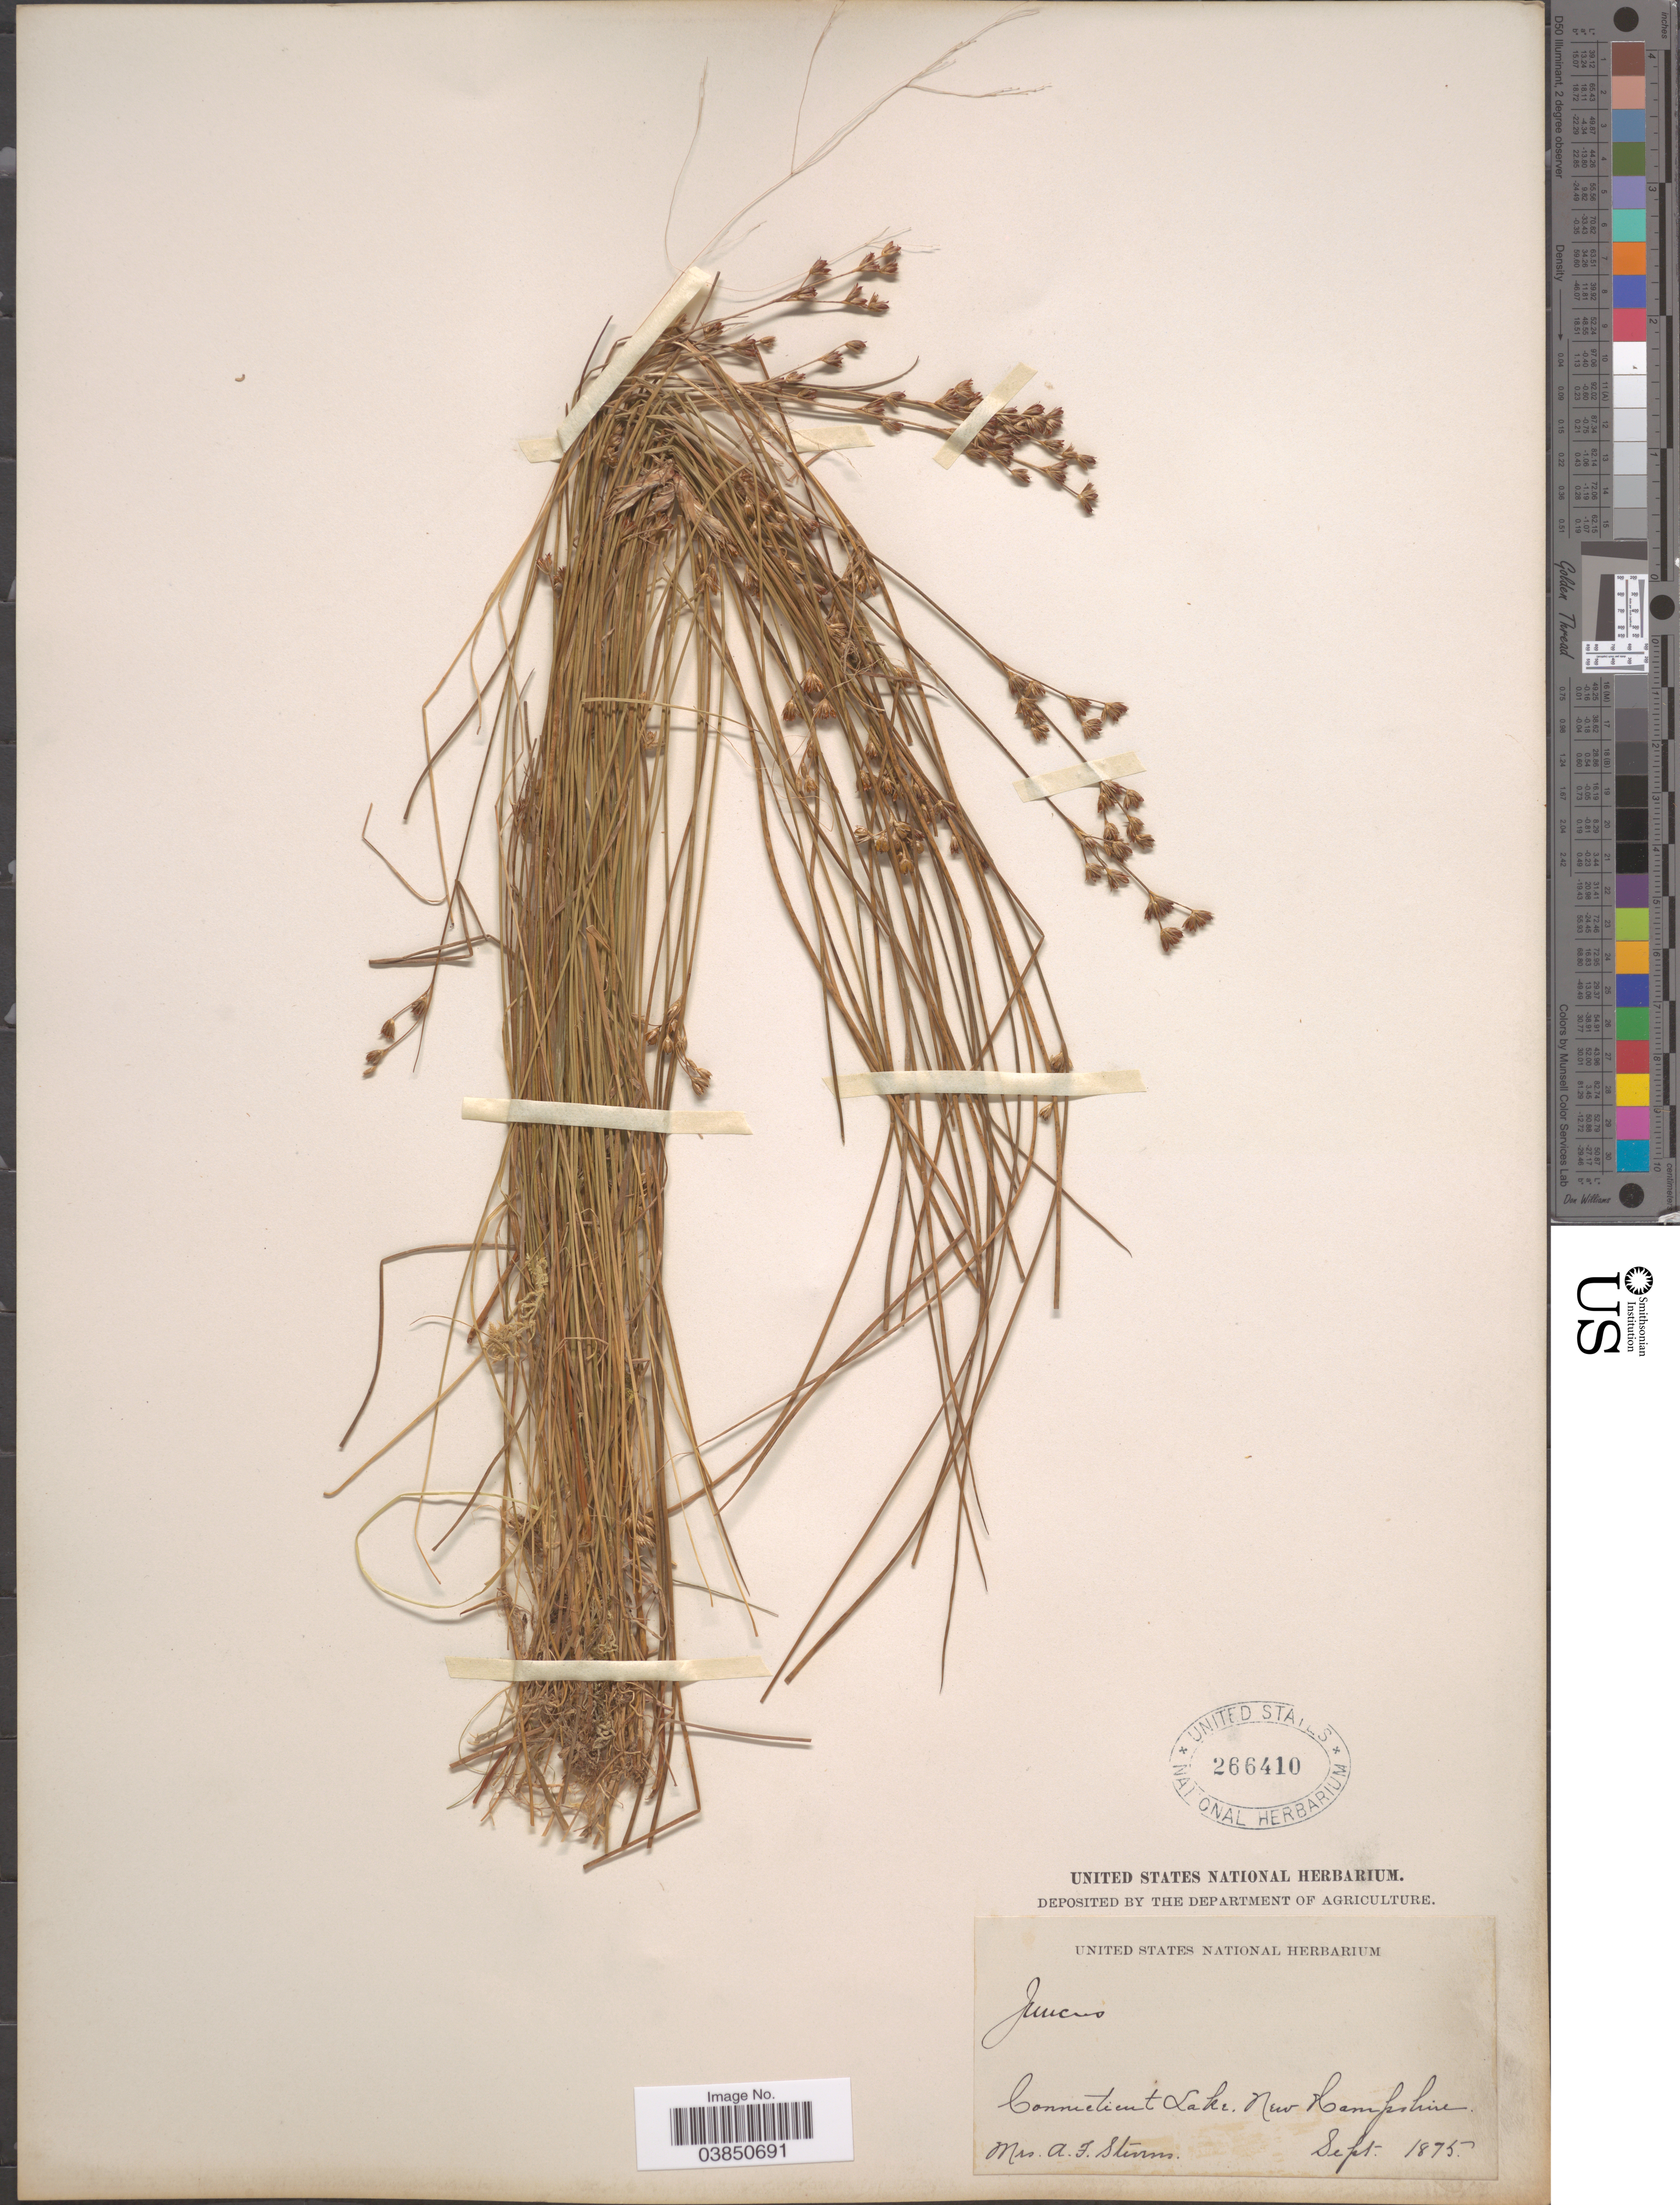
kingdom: Plantae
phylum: Tracheophyta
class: Liliopsida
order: Poales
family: Juncaceae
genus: Juncus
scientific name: Juncus brevicaudatus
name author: (Engelm.) Fernald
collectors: A. Stevens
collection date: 1875-09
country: United States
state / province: New Hampshire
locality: Connecticut Lake.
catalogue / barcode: US 266410